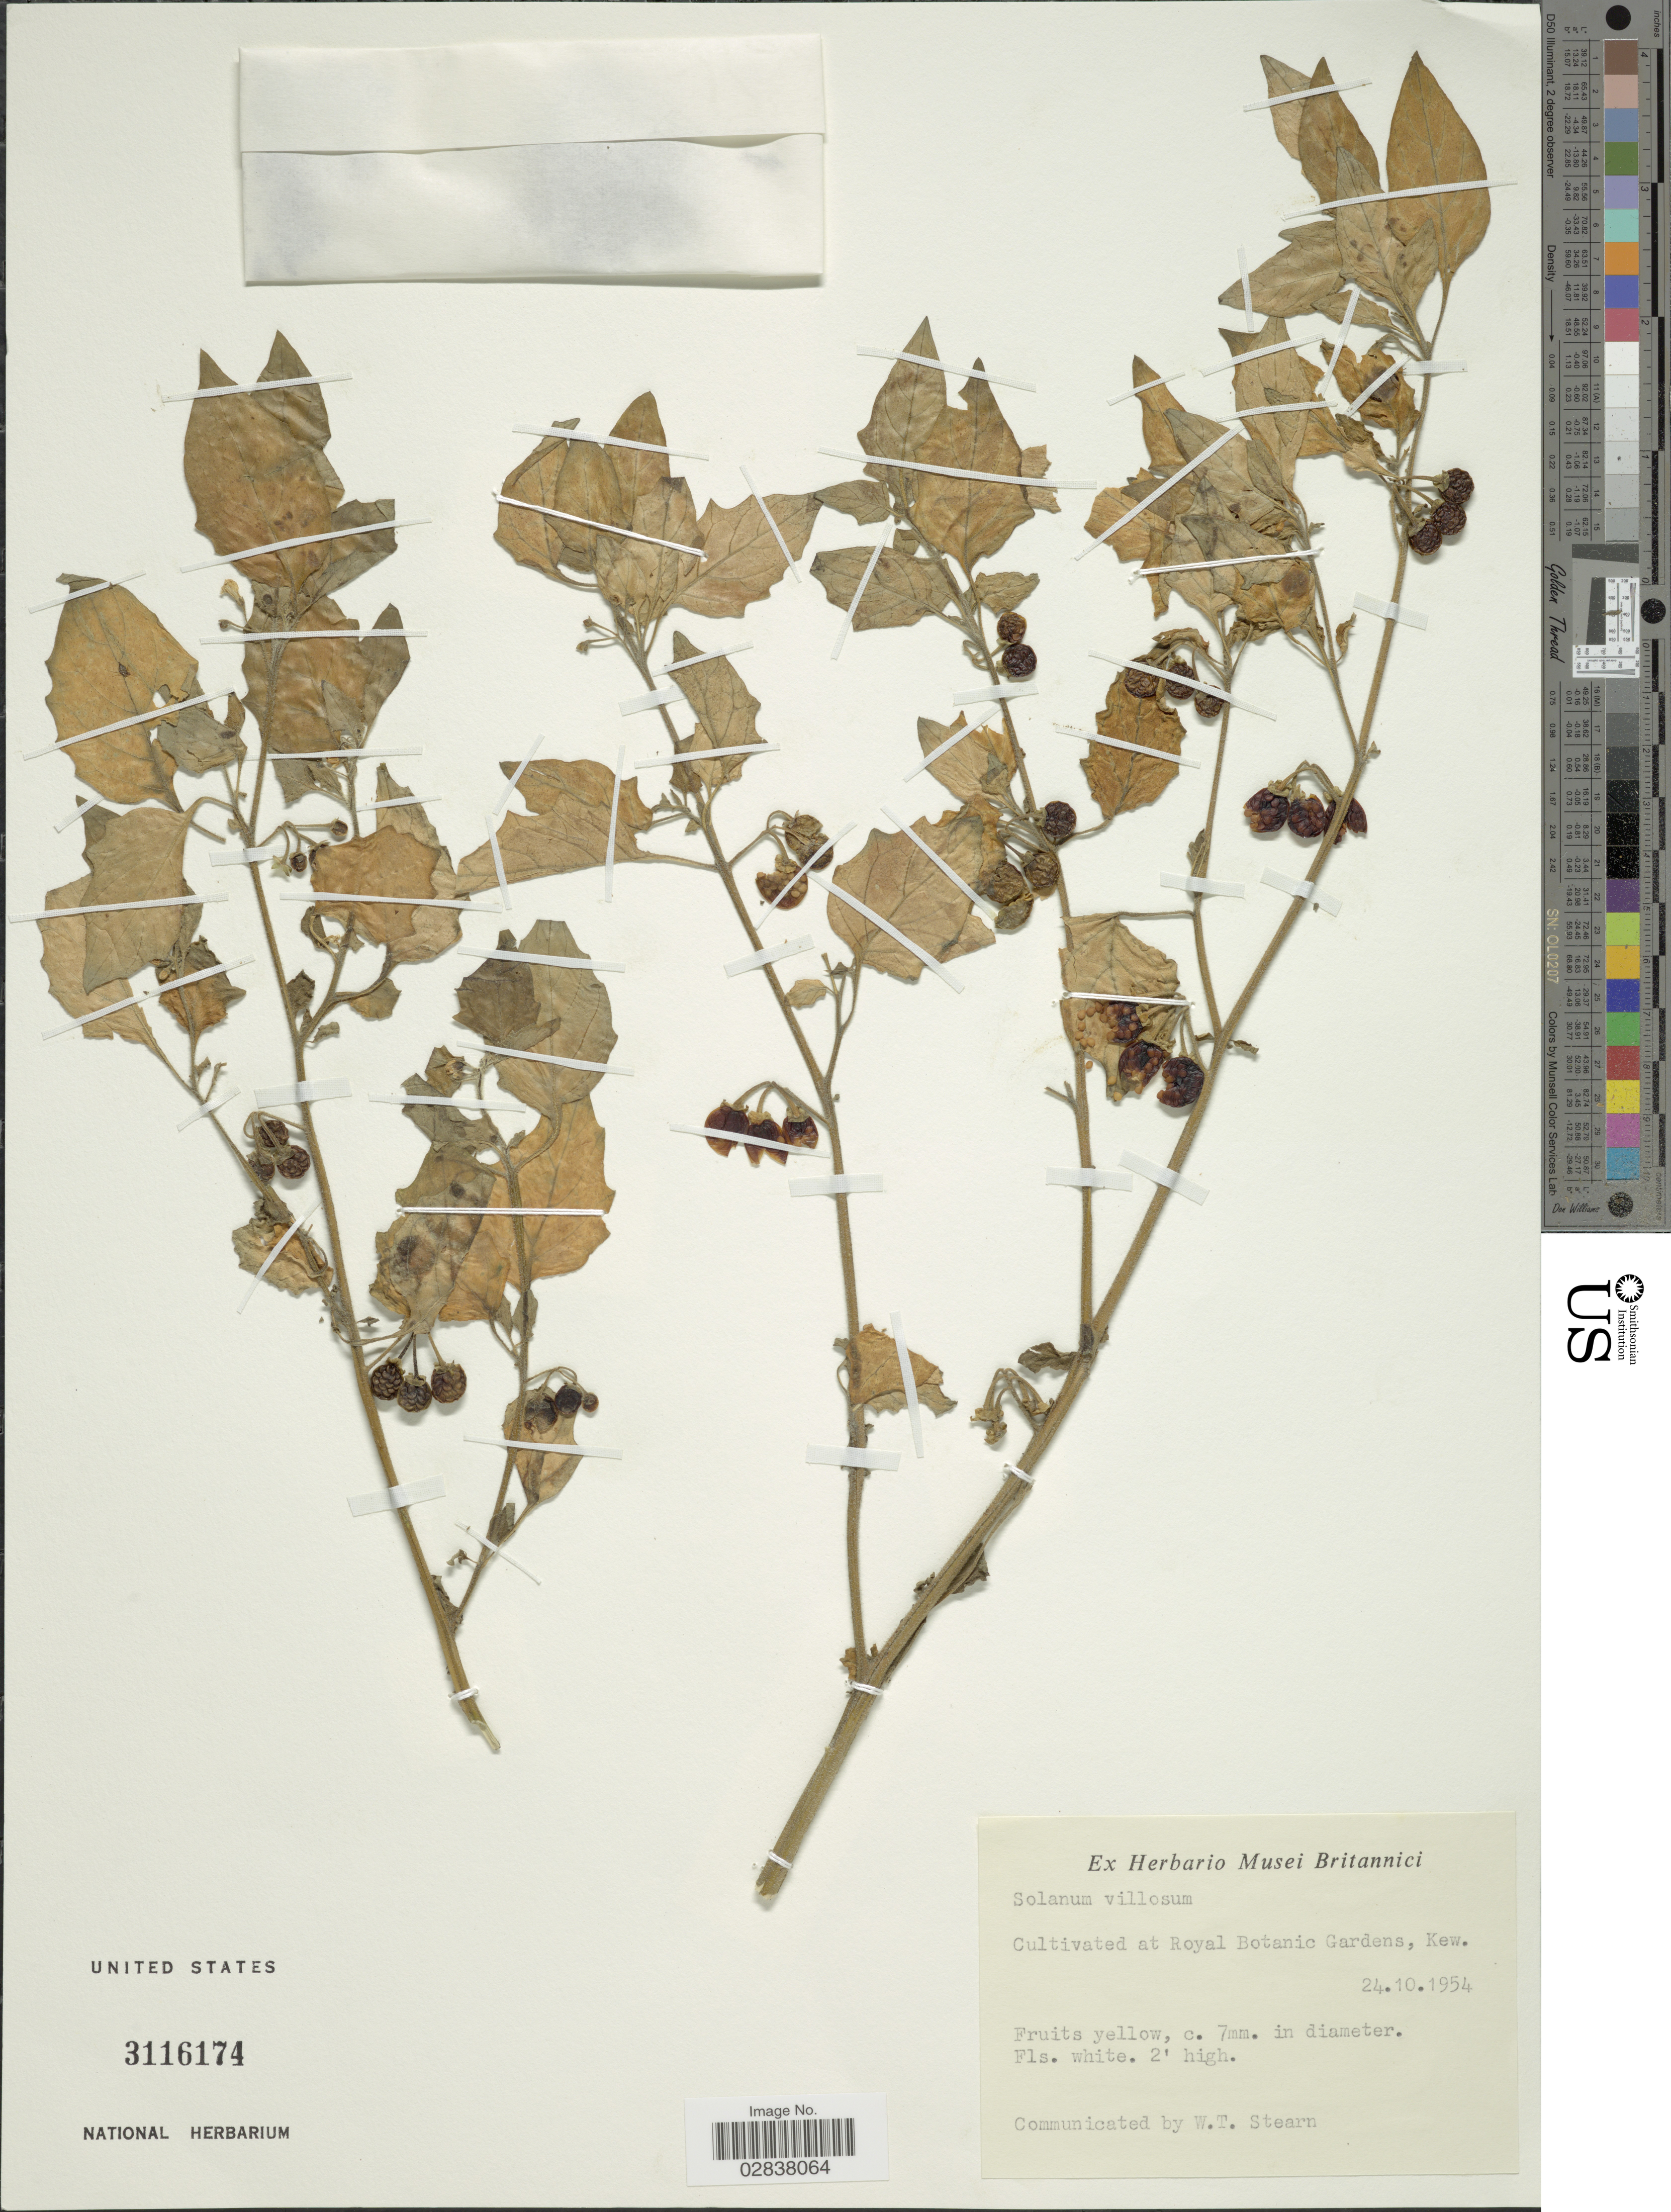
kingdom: Plantae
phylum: Tracheophyta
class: Magnoliopsida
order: Solanales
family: Solanaceae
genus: Solanum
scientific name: Solanum luteum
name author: Mill.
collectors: W. T. Stearn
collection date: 1954-10-24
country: United Kingdom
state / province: England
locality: Cultivated at Royal Botanic Gardens, Kew.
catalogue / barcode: US 3116174